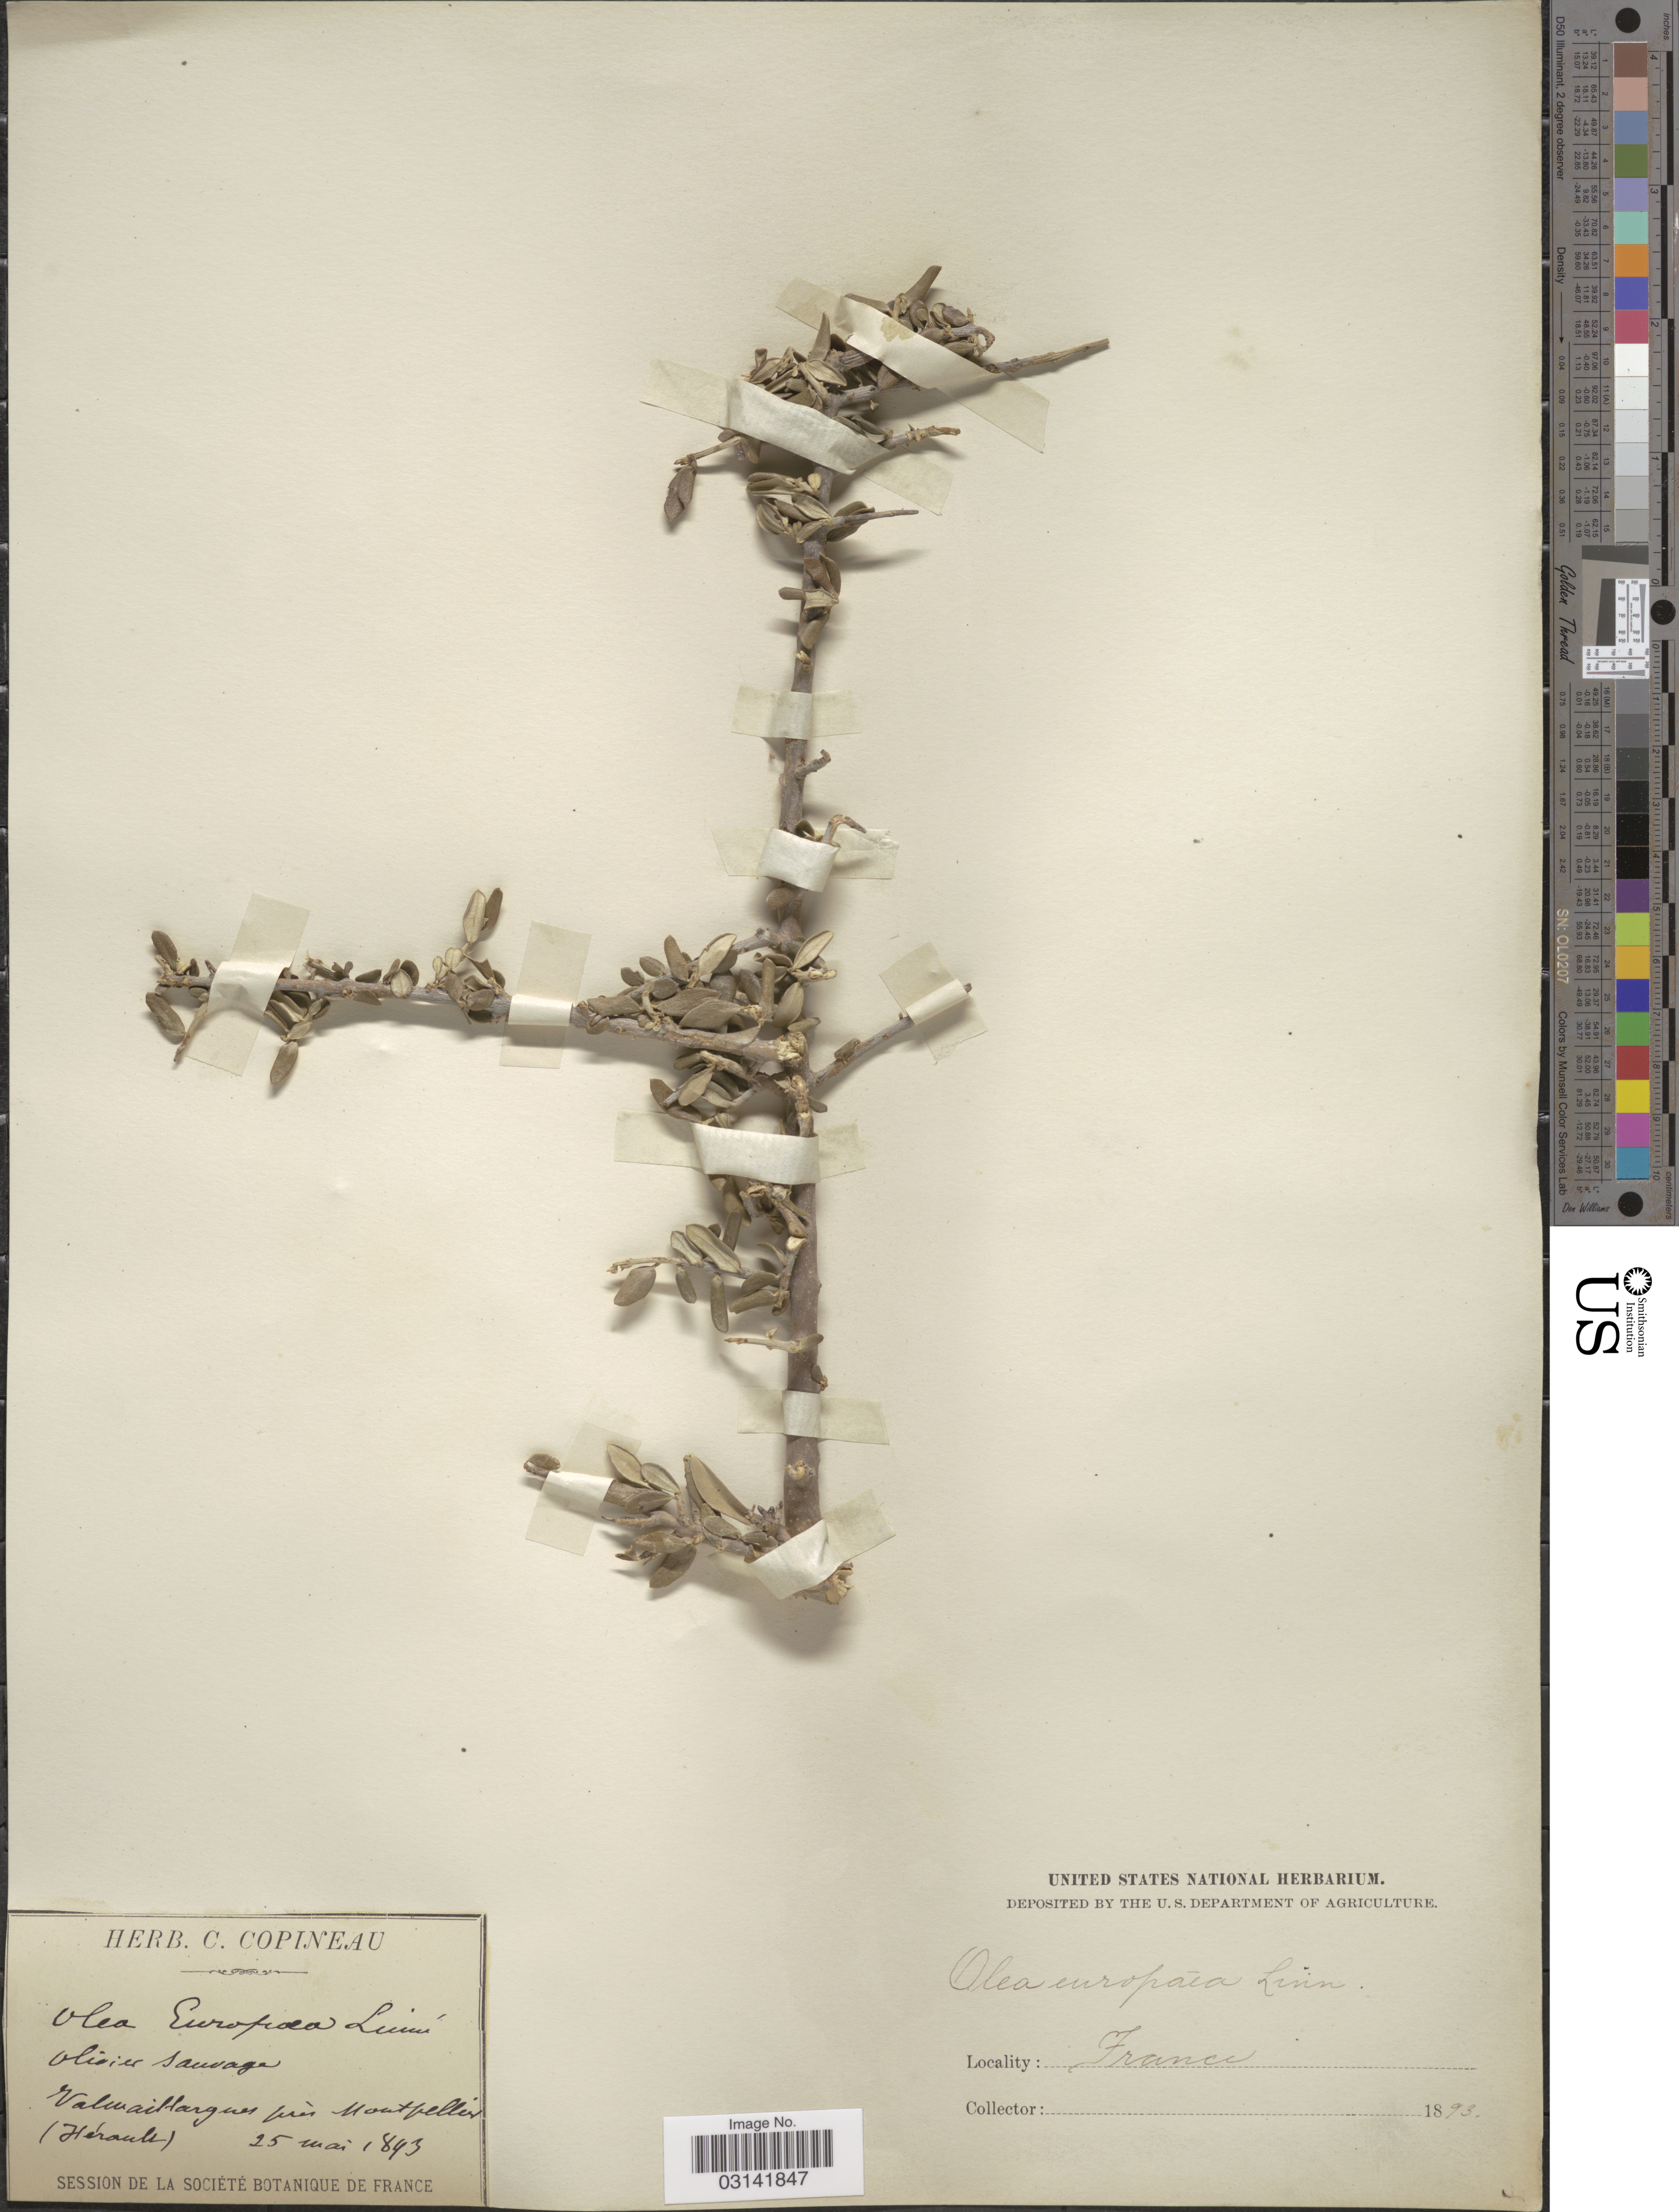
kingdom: Plantae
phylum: Tracheophyta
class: Magnoliopsida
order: Lamiales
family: Oleaceae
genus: Olea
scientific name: Olea europaea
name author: L.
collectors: ex herb. C. Copineau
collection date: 1893-05-25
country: France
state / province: Occitanie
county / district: Hérault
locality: Valmaillargues près Montpellier (Hérault).